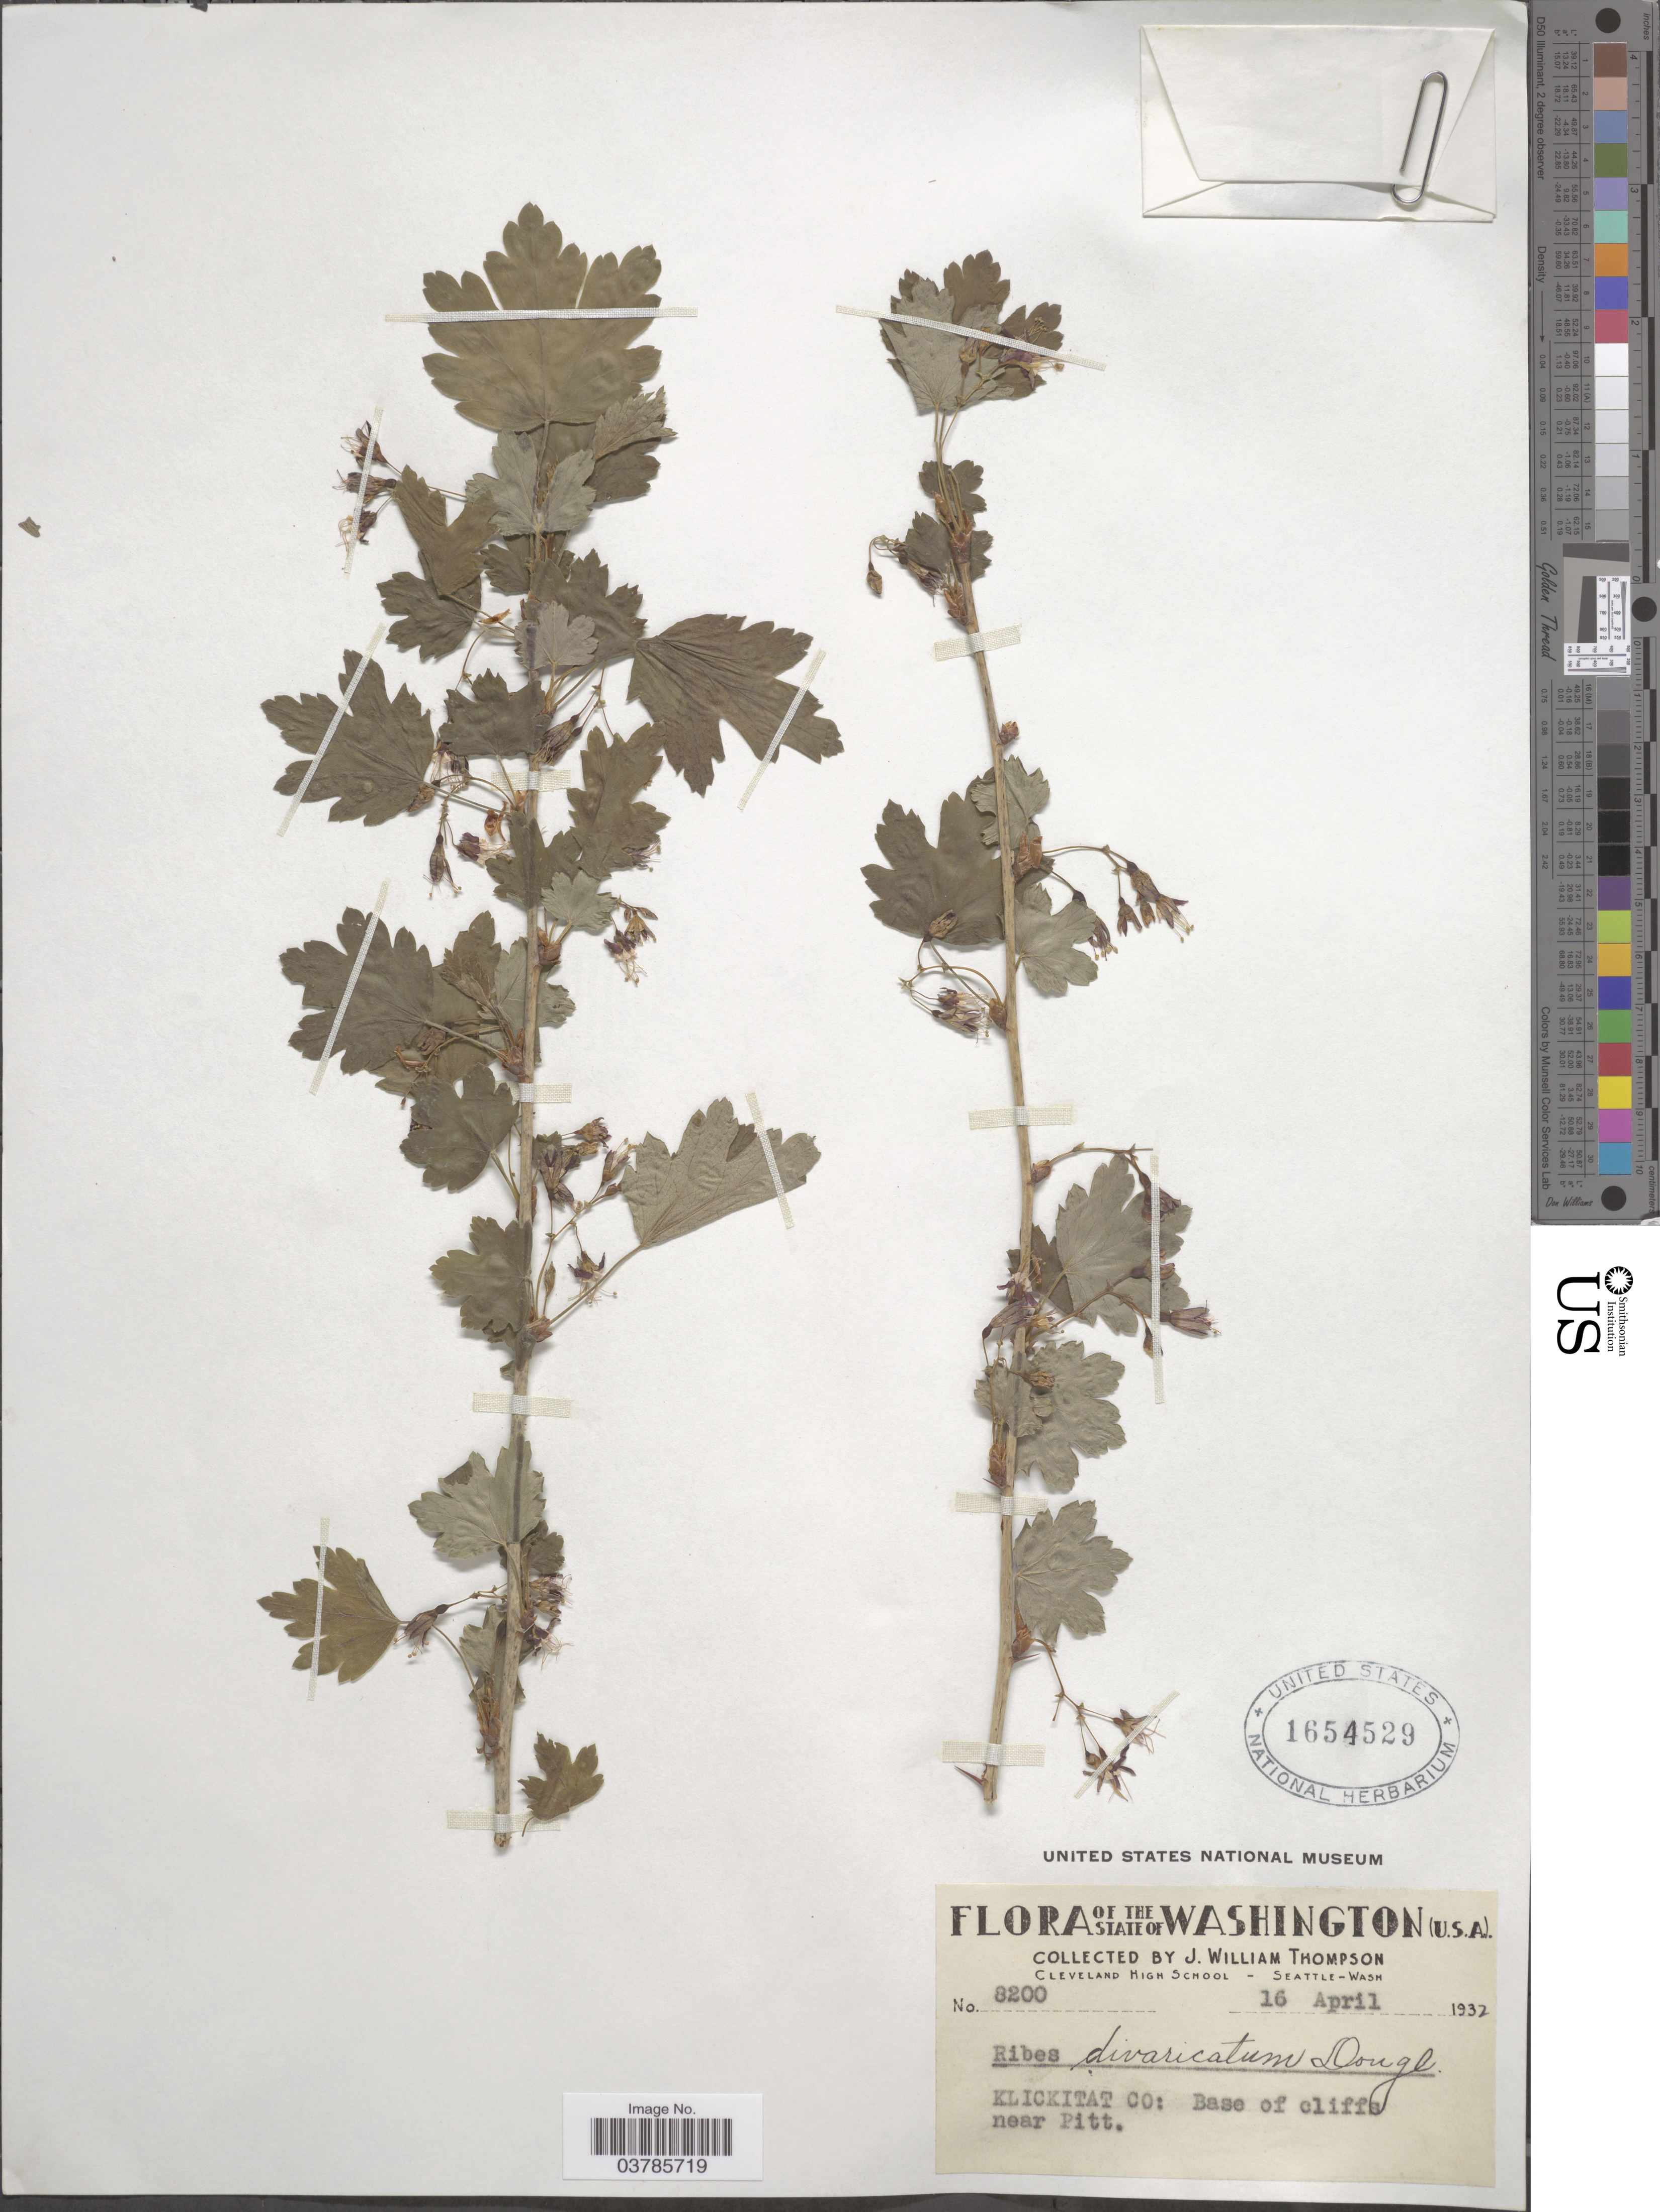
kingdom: Plantae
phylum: Tracheophyta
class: Magnoliopsida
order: Saxifragales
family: Grossulariaceae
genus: Ribes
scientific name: Ribes divaricatum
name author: Douglas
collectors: J. W. Thompson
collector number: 8200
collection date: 1932-04-16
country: United States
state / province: Washington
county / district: Klickitat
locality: Klickitat Co: Base of cliffs near Pitt.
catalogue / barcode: US 1654529